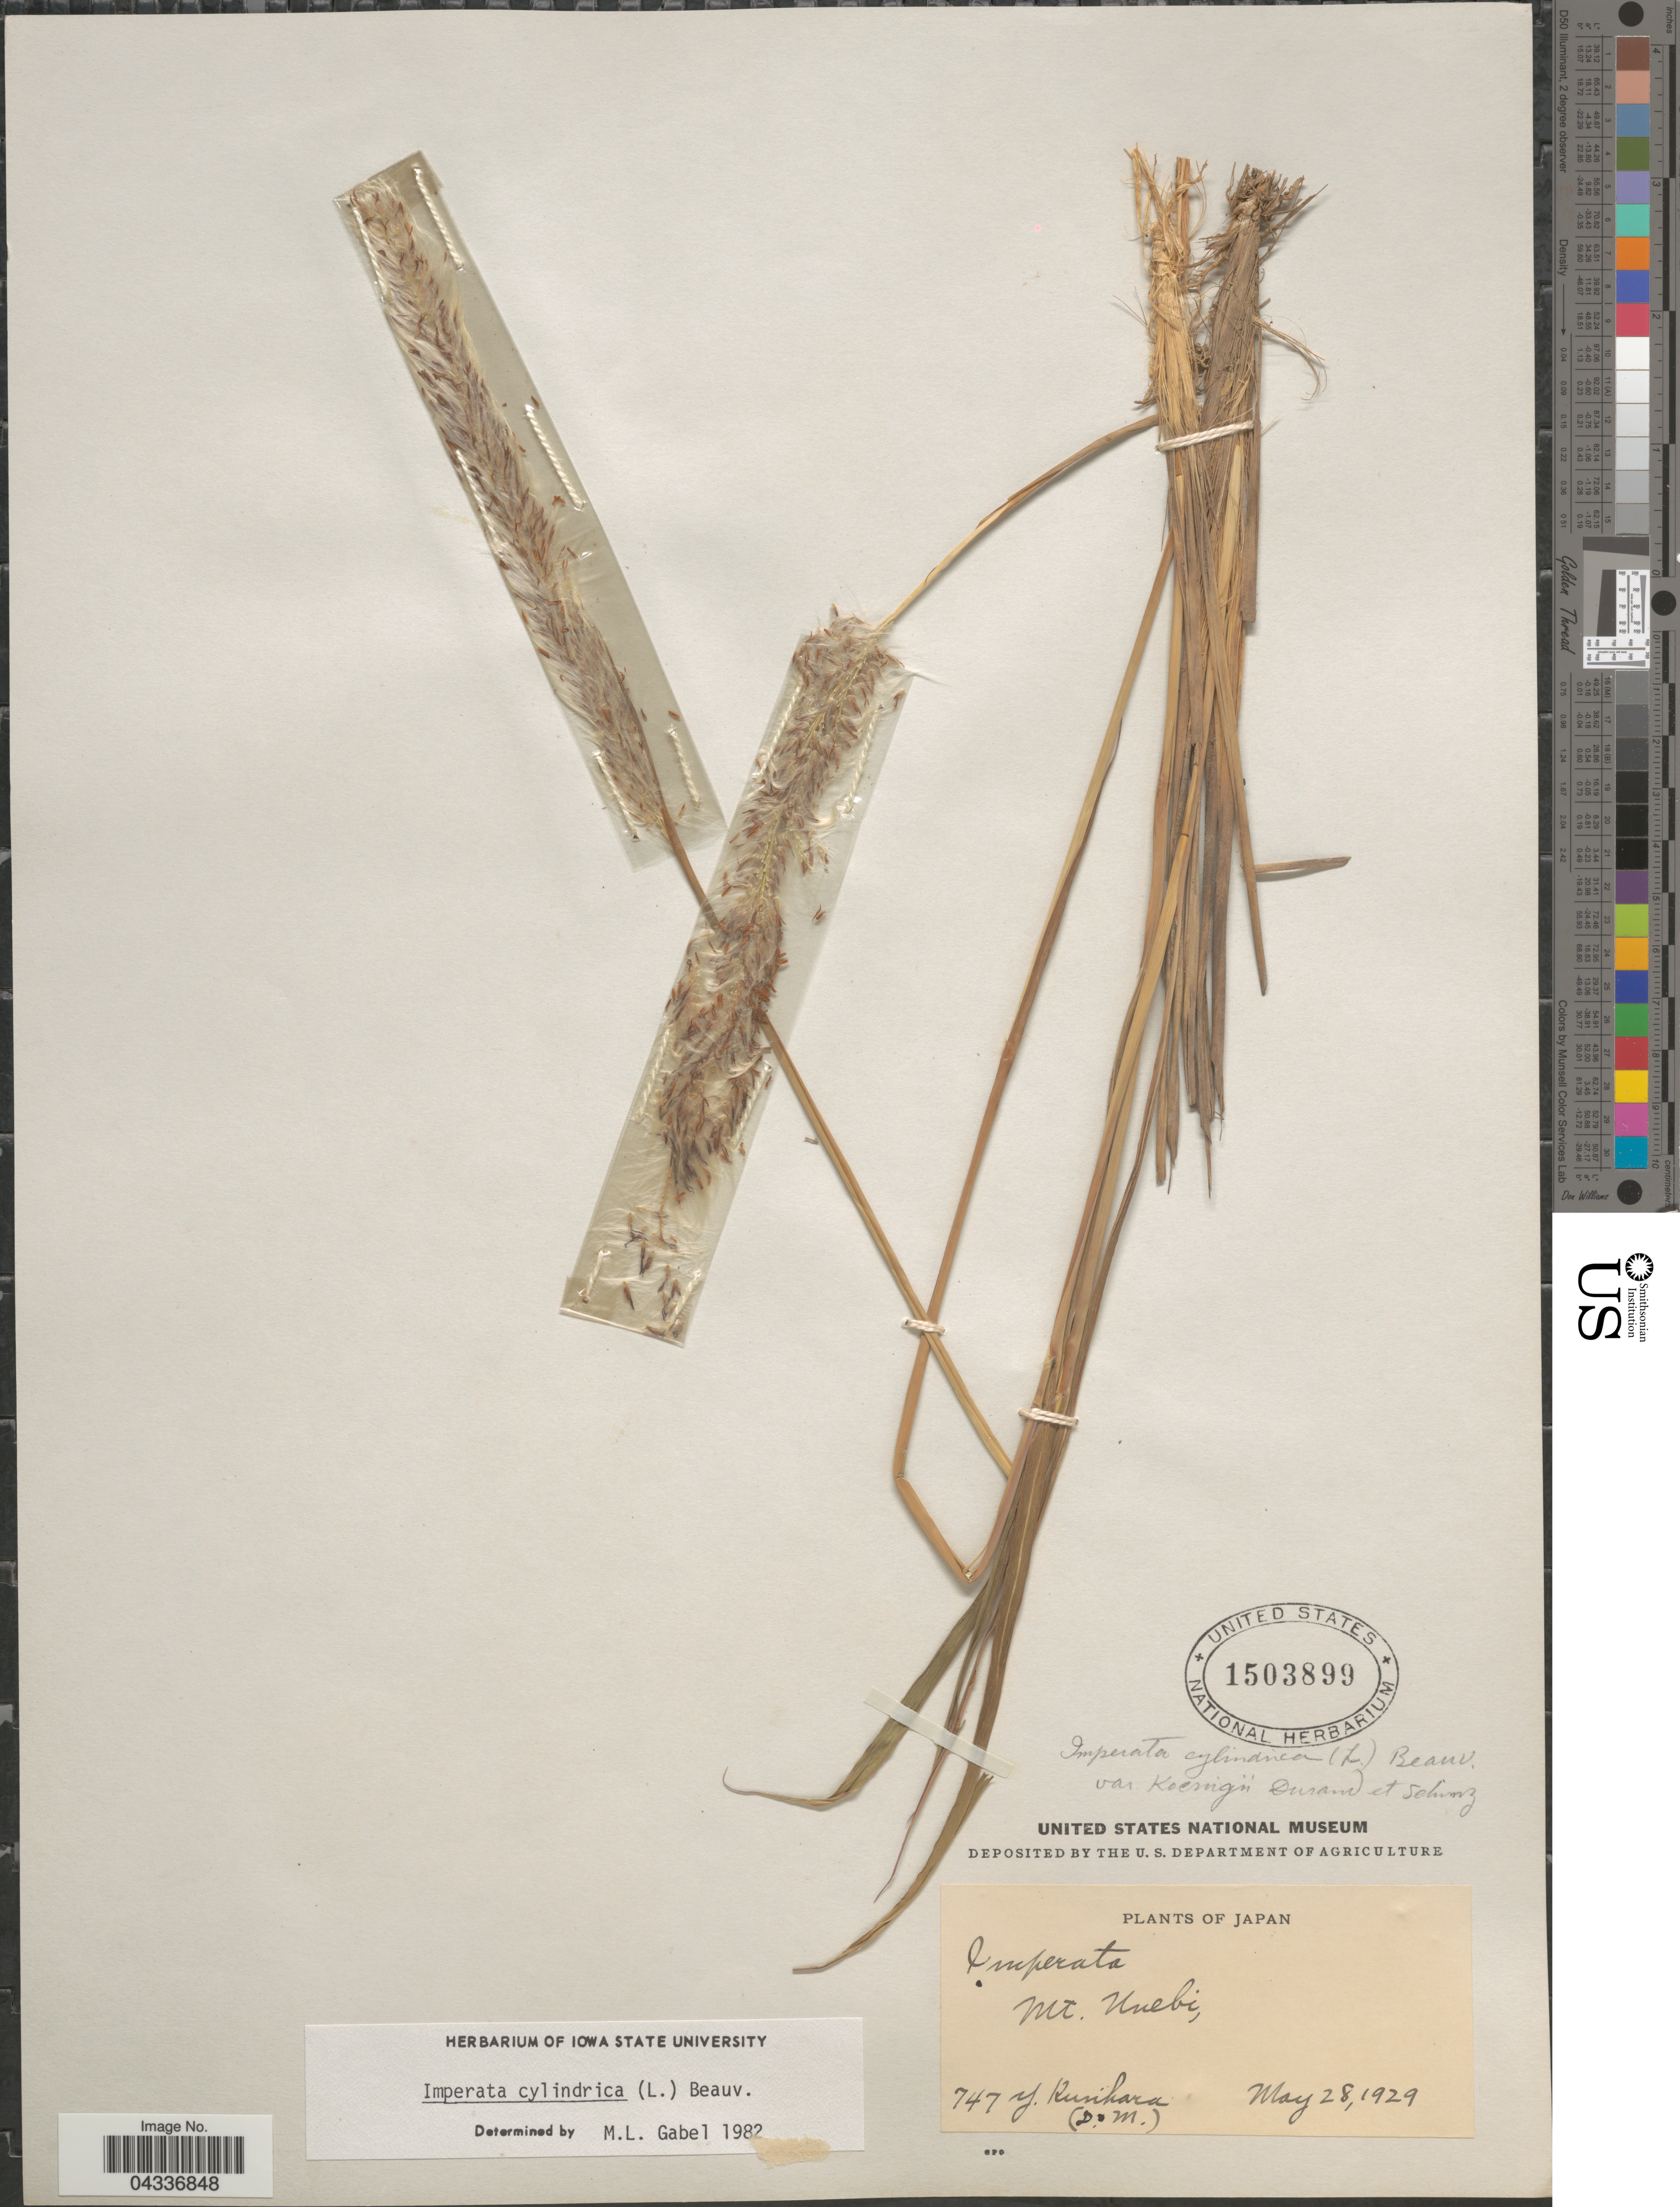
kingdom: Plantae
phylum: Tracheophyta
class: Liliopsida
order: Poales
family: Poaceae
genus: Imperata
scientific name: Imperata cylindrica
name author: (L.) P. Beauv.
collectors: Y. Kunihara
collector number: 747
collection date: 1929-05-28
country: Japan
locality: Mt. Nuebi.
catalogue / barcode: US 1503899